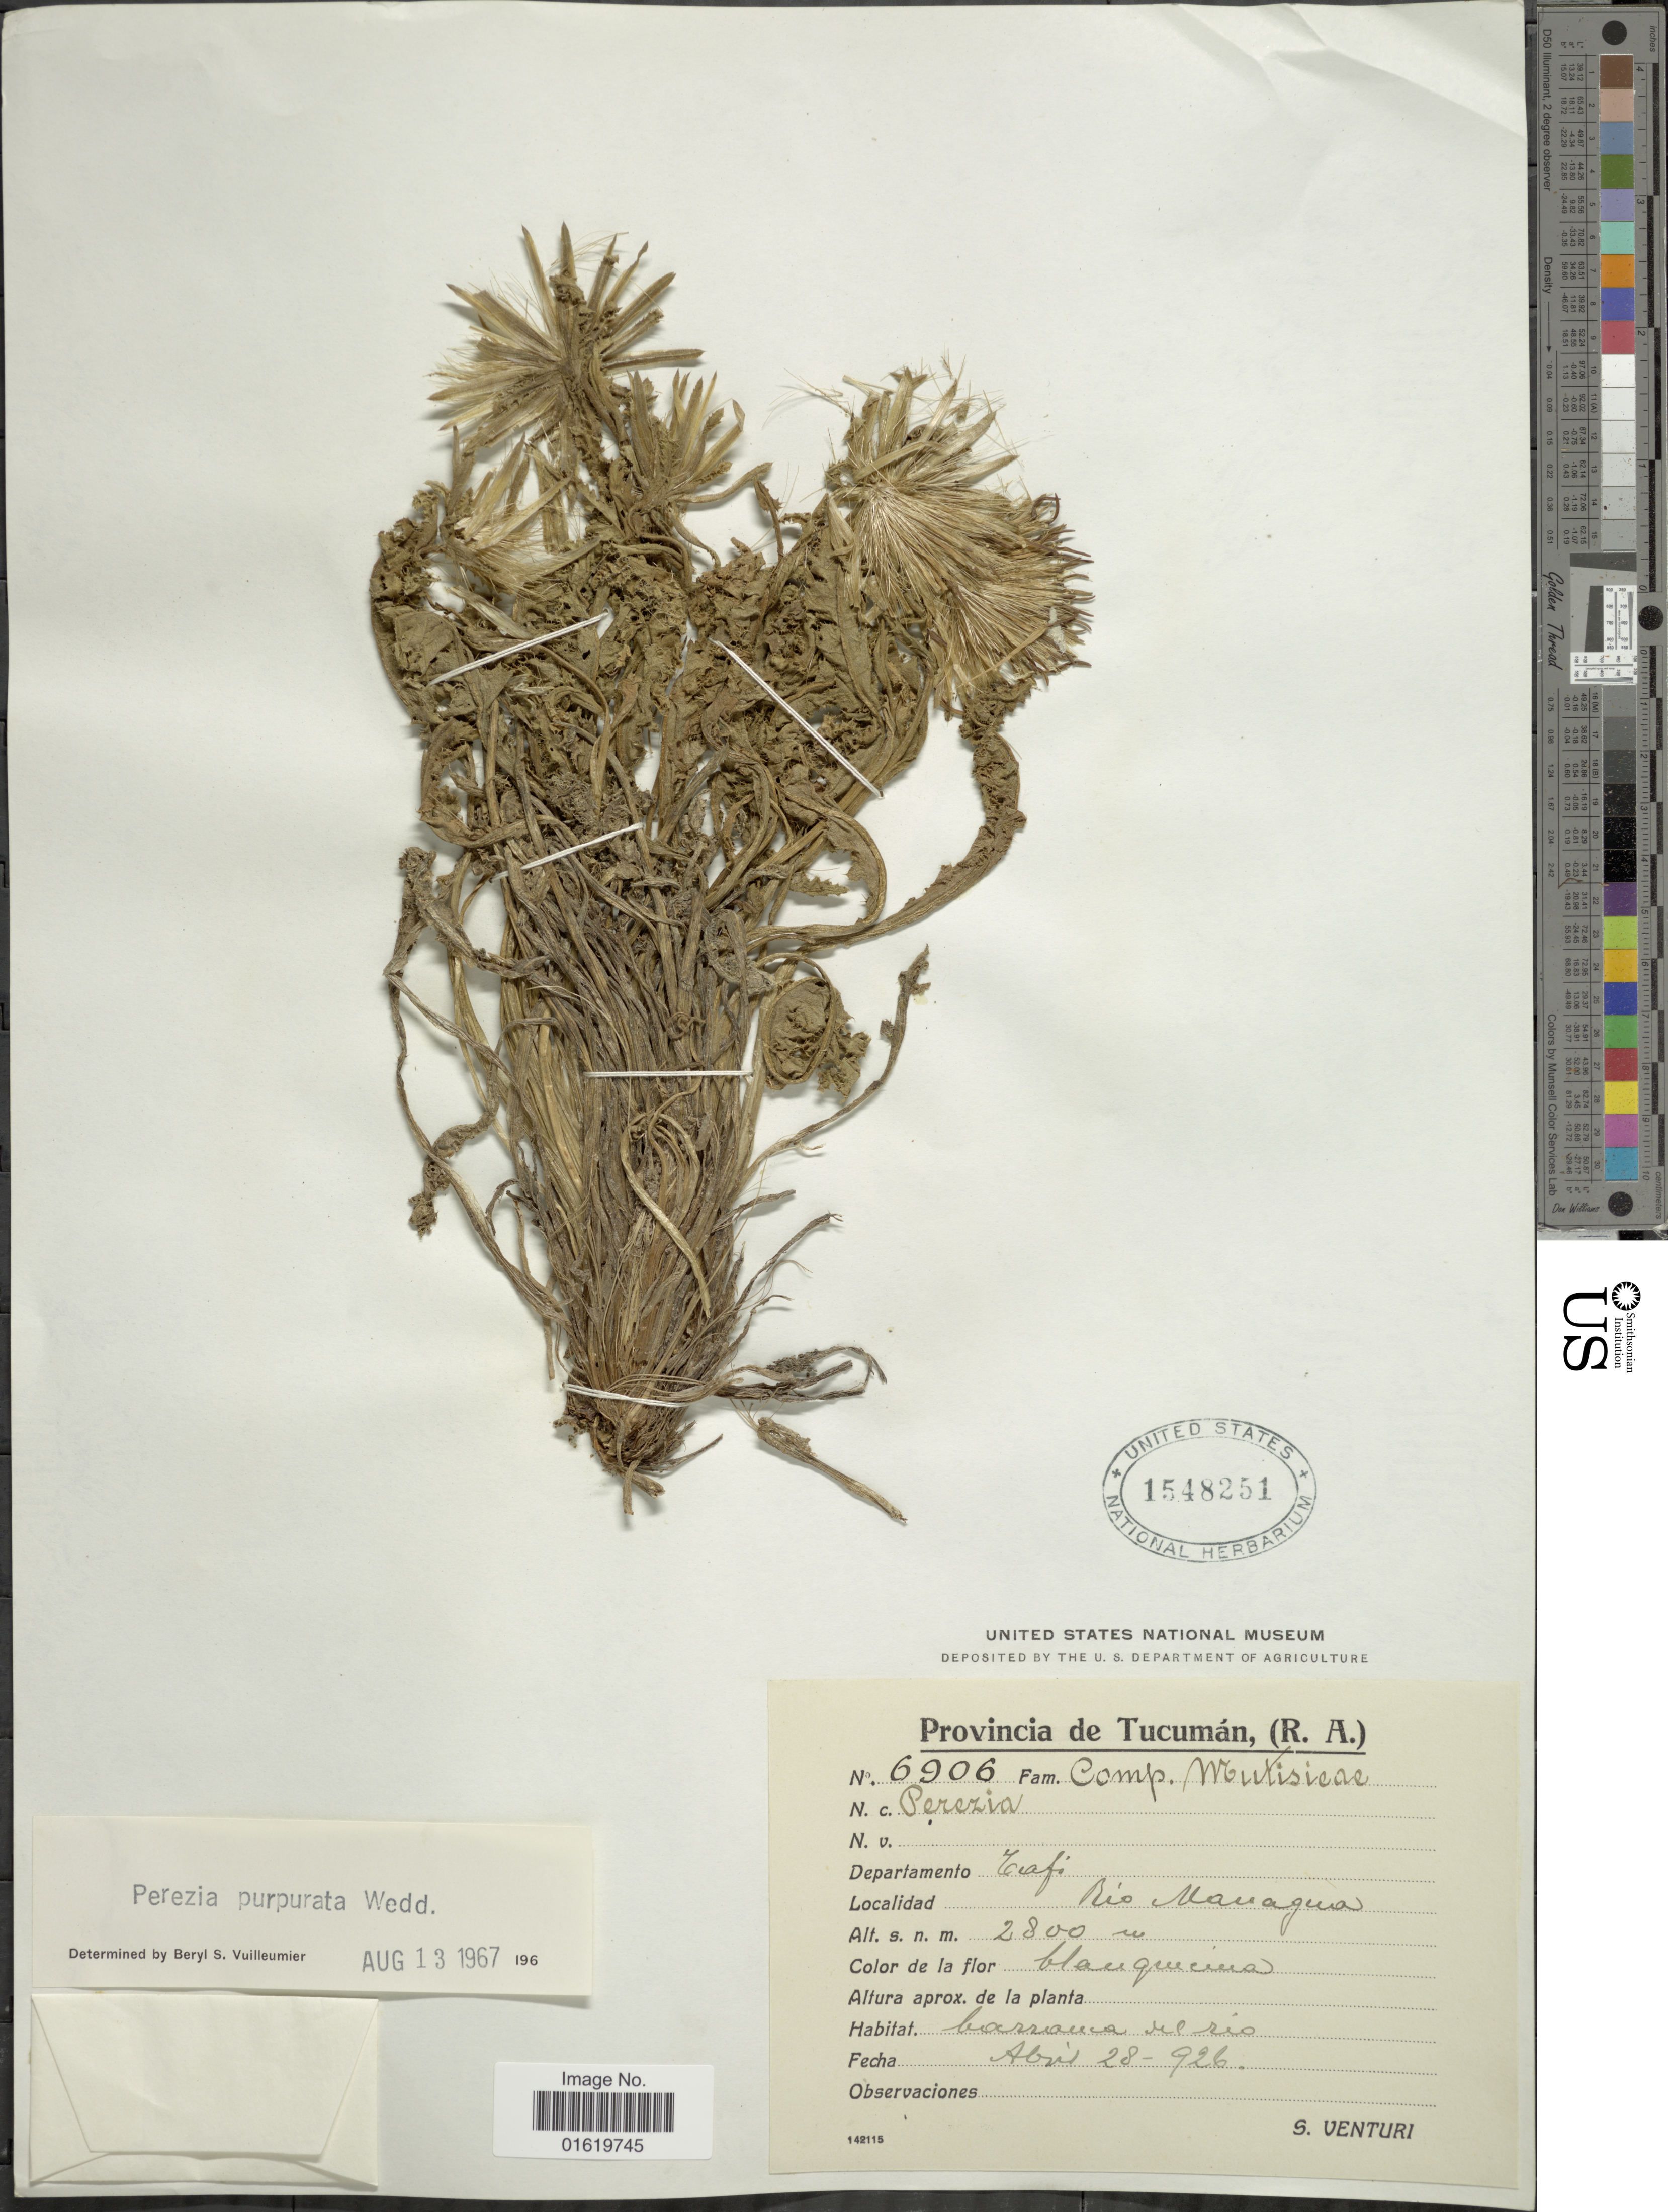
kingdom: Plantae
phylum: Tracheophyta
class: Magnoliopsida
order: Asterales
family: Asteraceae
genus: Perezia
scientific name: Perezia purpurata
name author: Wedd.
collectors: S. Venturi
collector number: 6906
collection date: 1926-04-28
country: Argentina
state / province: Tucuman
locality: Provincia de Tucumán, (R.A.). Departamento Tafi. Rio Managua.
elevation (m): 2800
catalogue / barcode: US 1548251